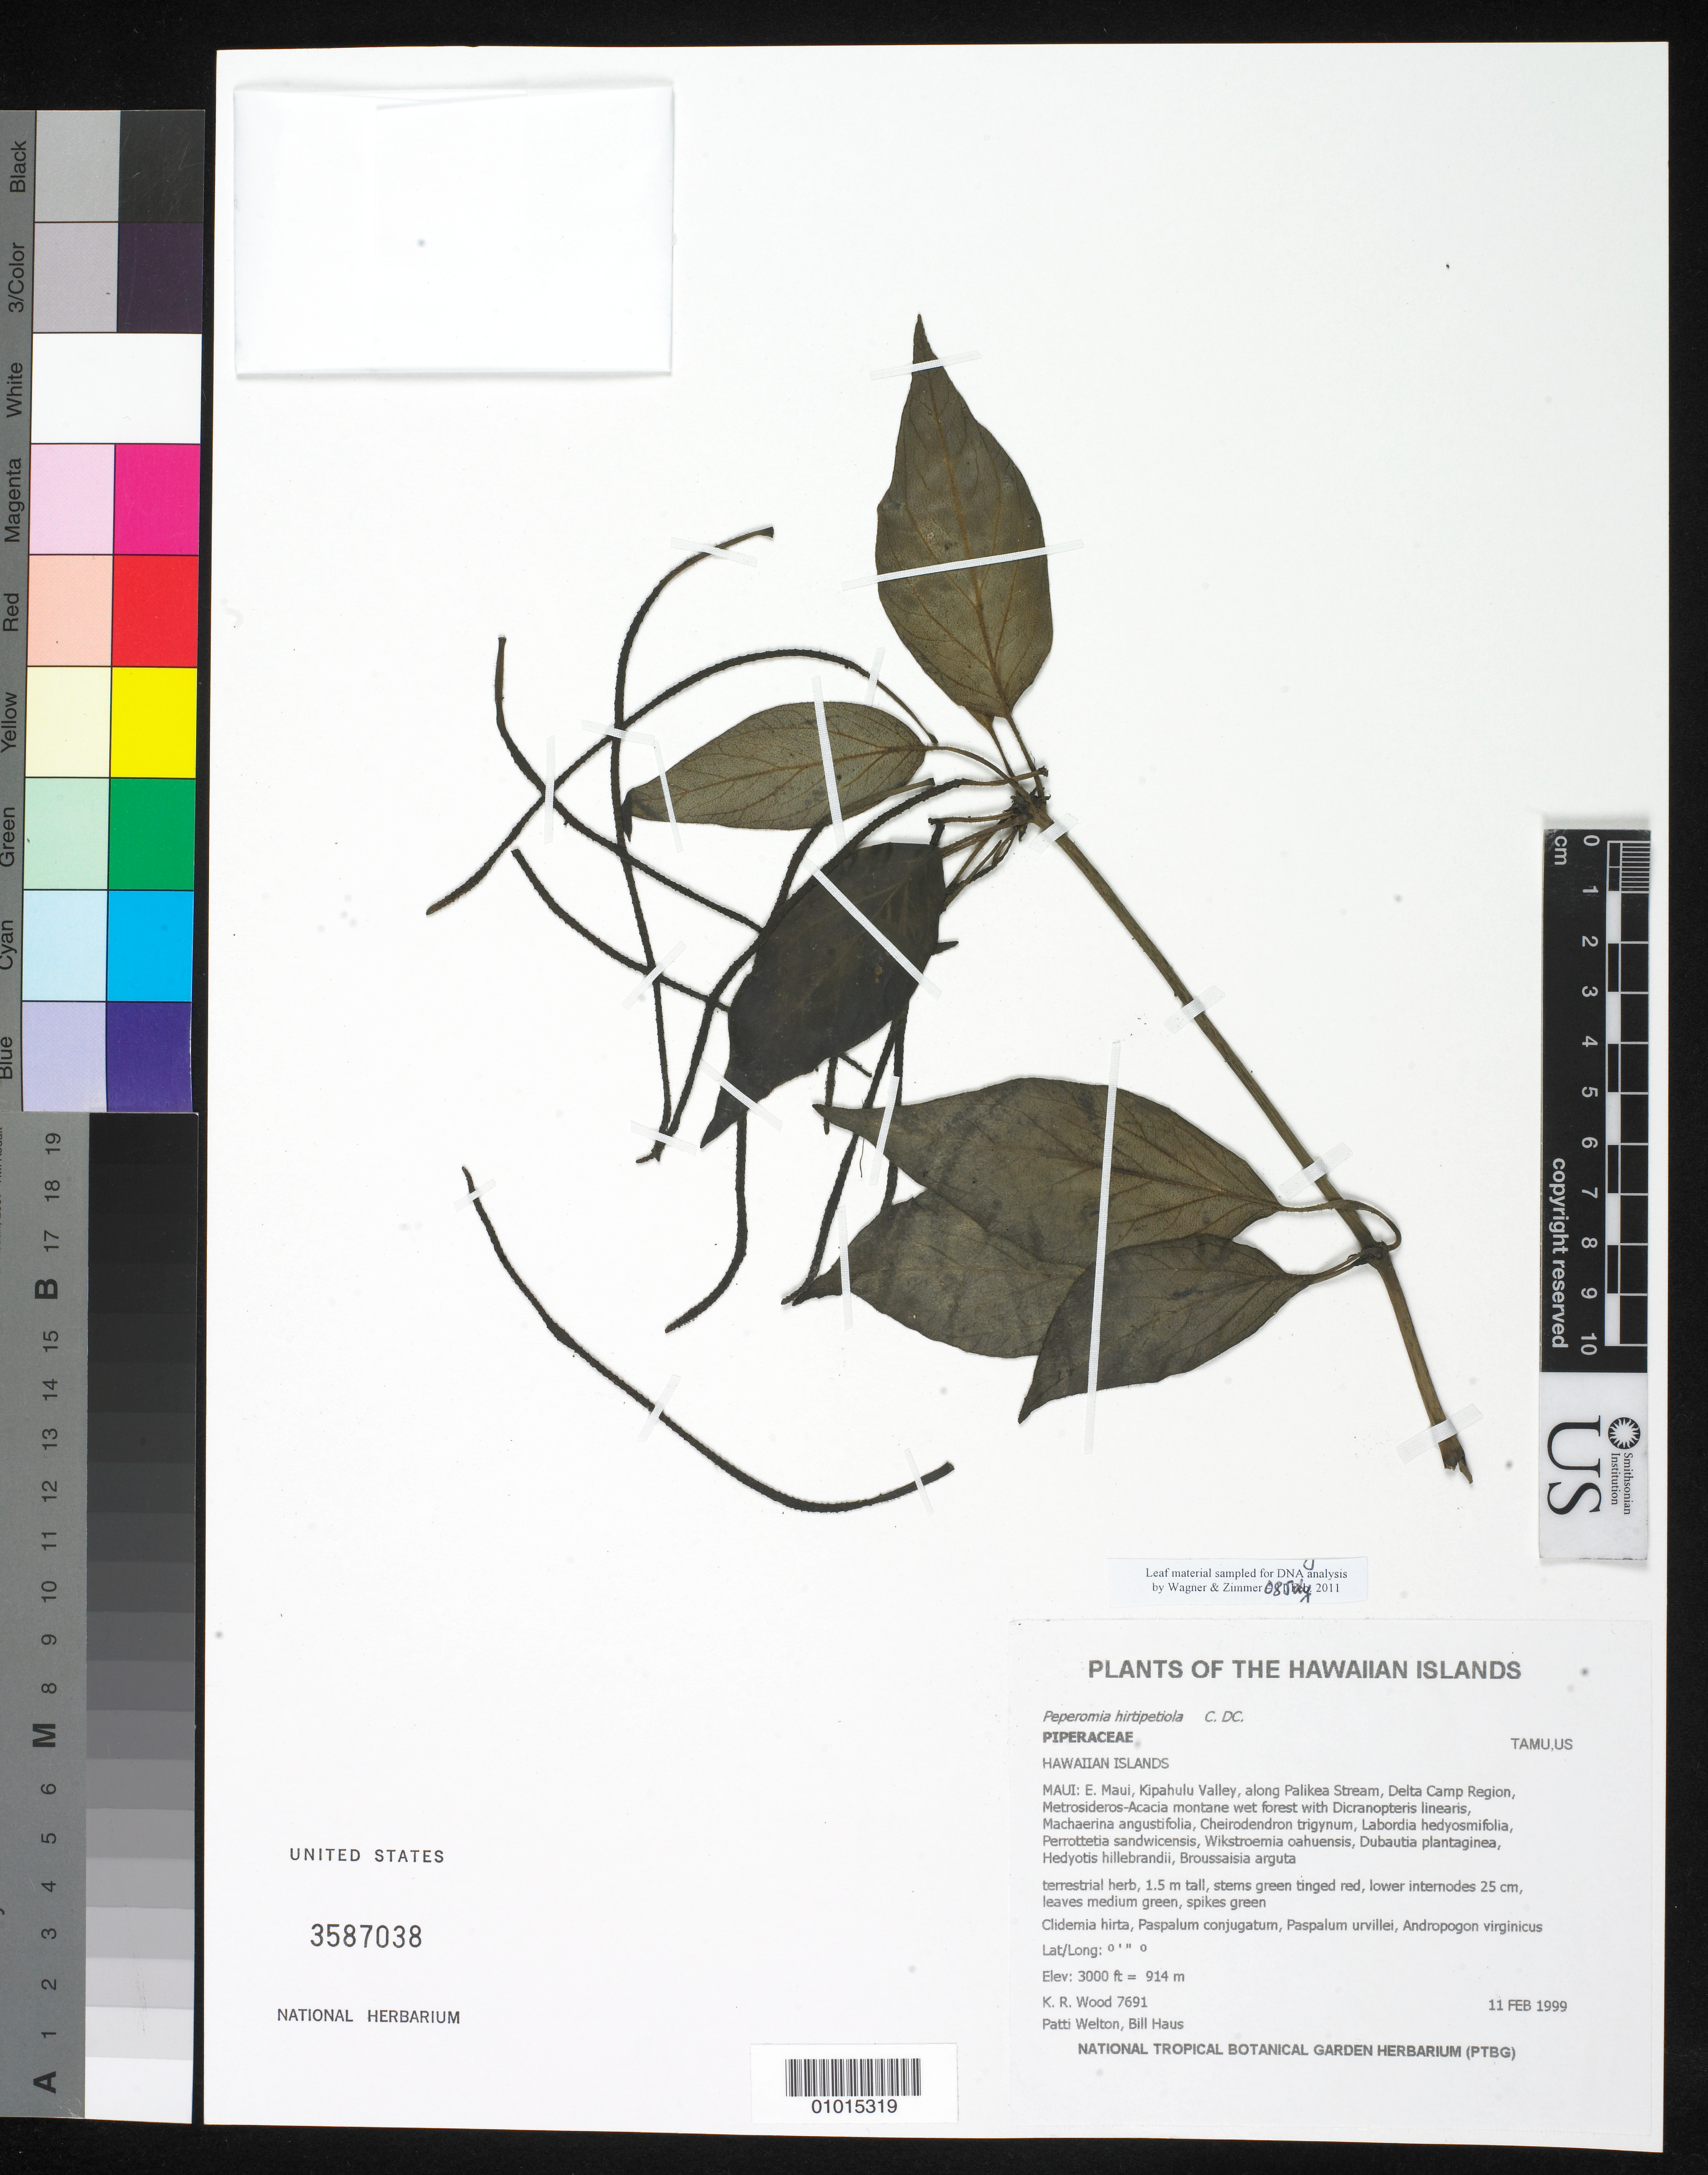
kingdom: Plantae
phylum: Tracheophyta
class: Magnoliopsida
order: Piperales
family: Piperaceae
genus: Peperomia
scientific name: Peperomia hirtipetiola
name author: C. DC.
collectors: K. R. Wood, P. Welton & B. Haus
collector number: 7691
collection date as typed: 11 Feb 1999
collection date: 1999-02-11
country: United States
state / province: Hawaii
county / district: Maui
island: Maui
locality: E. Maui, Kipahulu Valley, along Palikea Stream, Delta Camp Region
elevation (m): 914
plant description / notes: Leaf material sampled for DNA analysis byt WEagner & Zimmer - 8 Jul 2011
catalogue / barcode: US 3587038